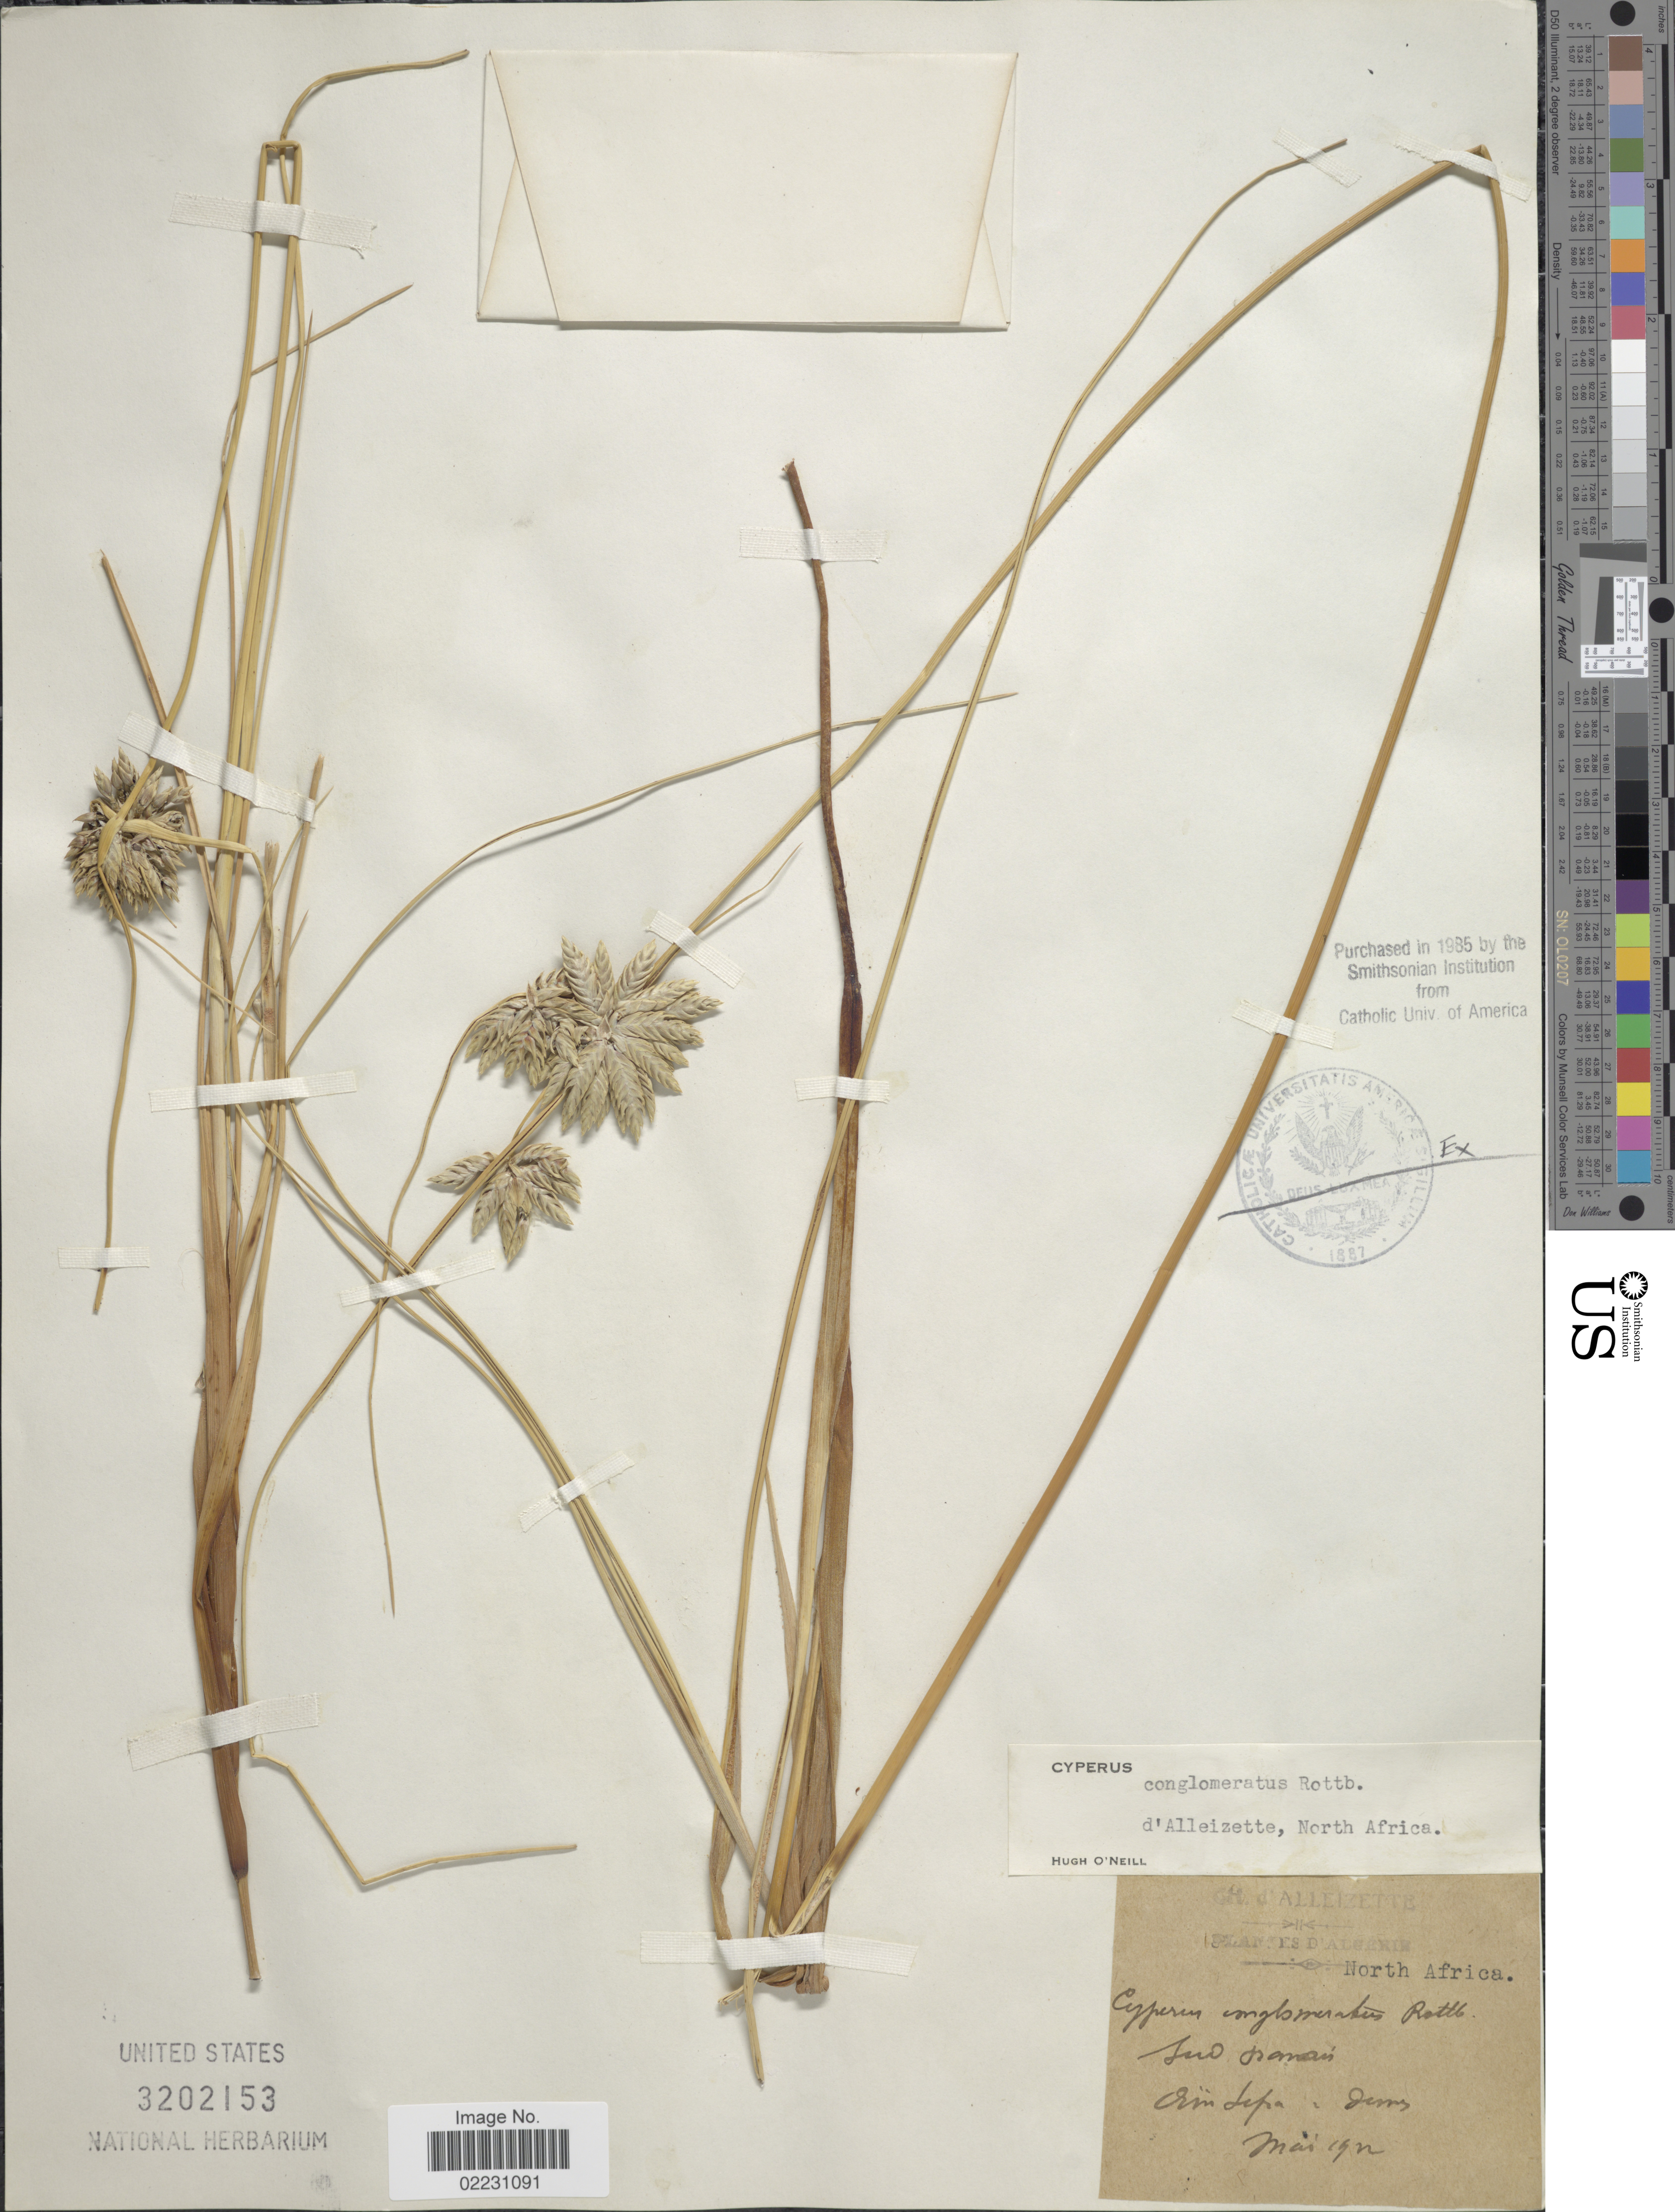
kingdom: Plantae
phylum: Tracheophyta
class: Liliopsida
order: Poales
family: Cyperaceae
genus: Cyperus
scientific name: Cyperus conglomeratus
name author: Rottb.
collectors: D'alleizette, CH.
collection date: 1922-05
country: Algeria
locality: North Africa. Sud paanan[interpreted] Ain Sefra - [illegible text].[interpreted]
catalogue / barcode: US 3202153